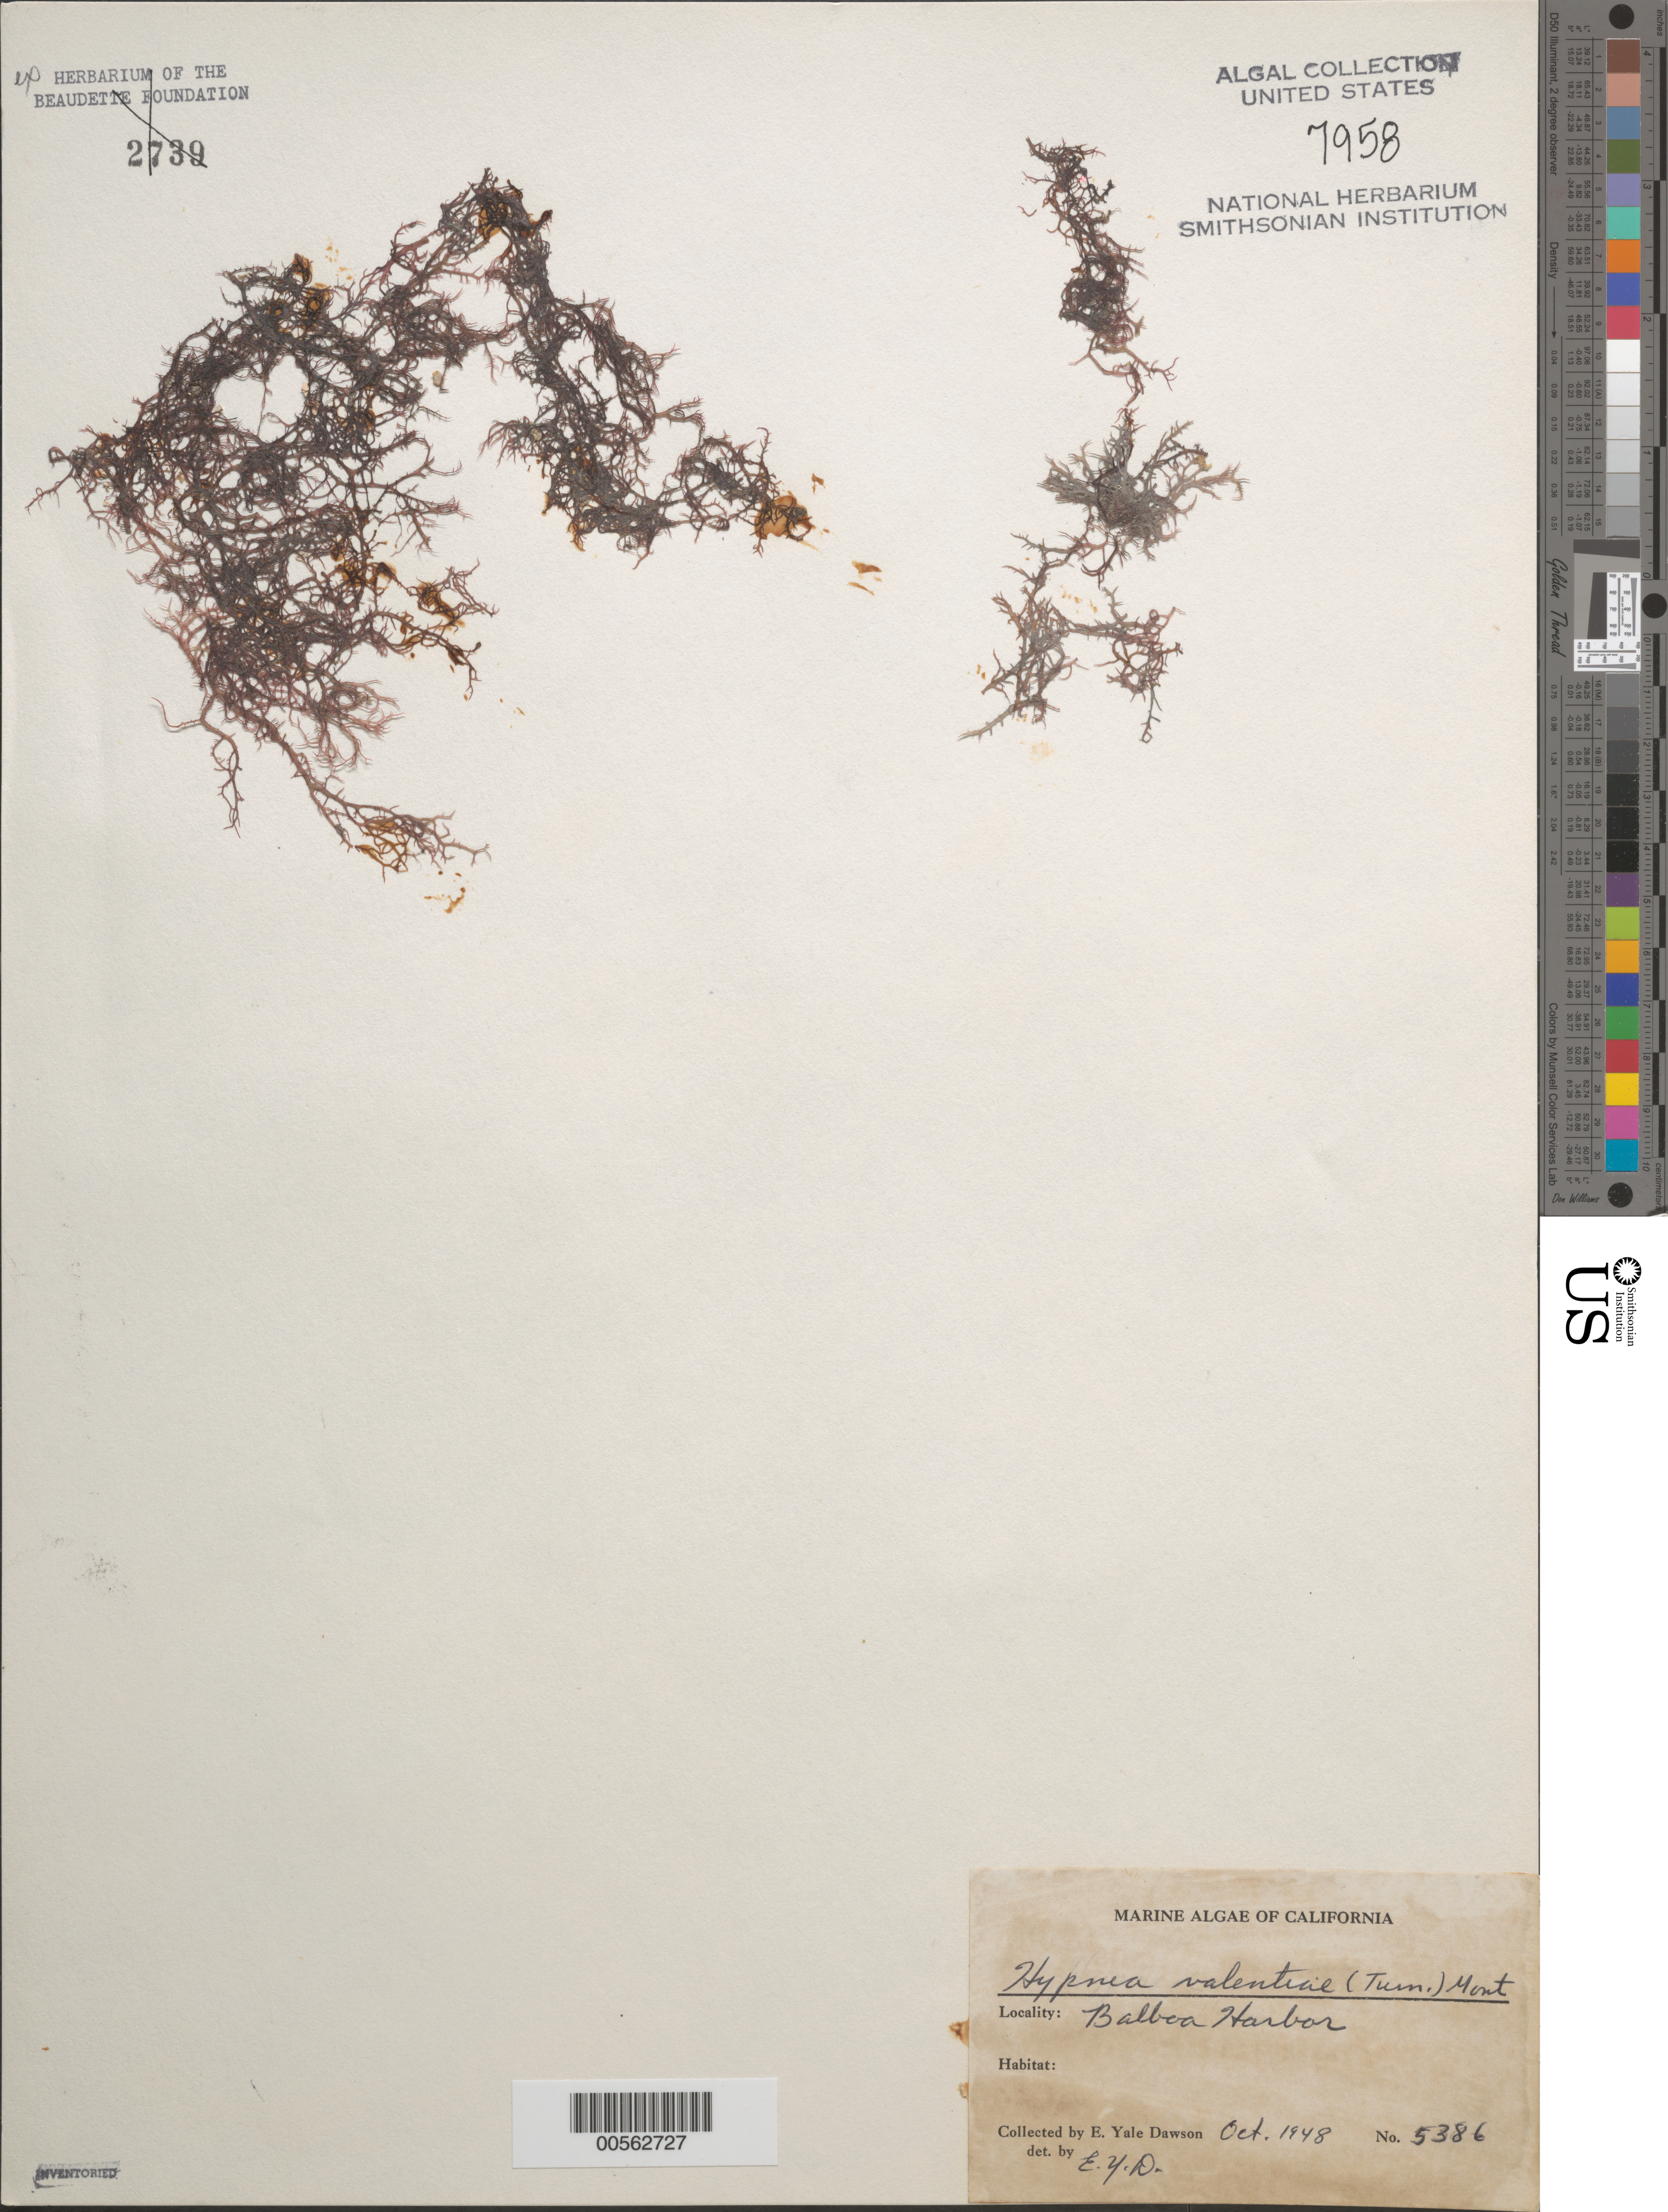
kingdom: Plantae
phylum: Rhodophyta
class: Florideophyceae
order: Gigartinales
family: Cystocloniaceae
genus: Hypnea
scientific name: Hypnea valentiae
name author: (Turner) Mont.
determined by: Dawson, E. Y.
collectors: E. Y. Dawson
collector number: EYD 5386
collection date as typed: Oct 1948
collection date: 1948-10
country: United States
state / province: California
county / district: Orange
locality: Balboa Harbor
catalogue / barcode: US 7958